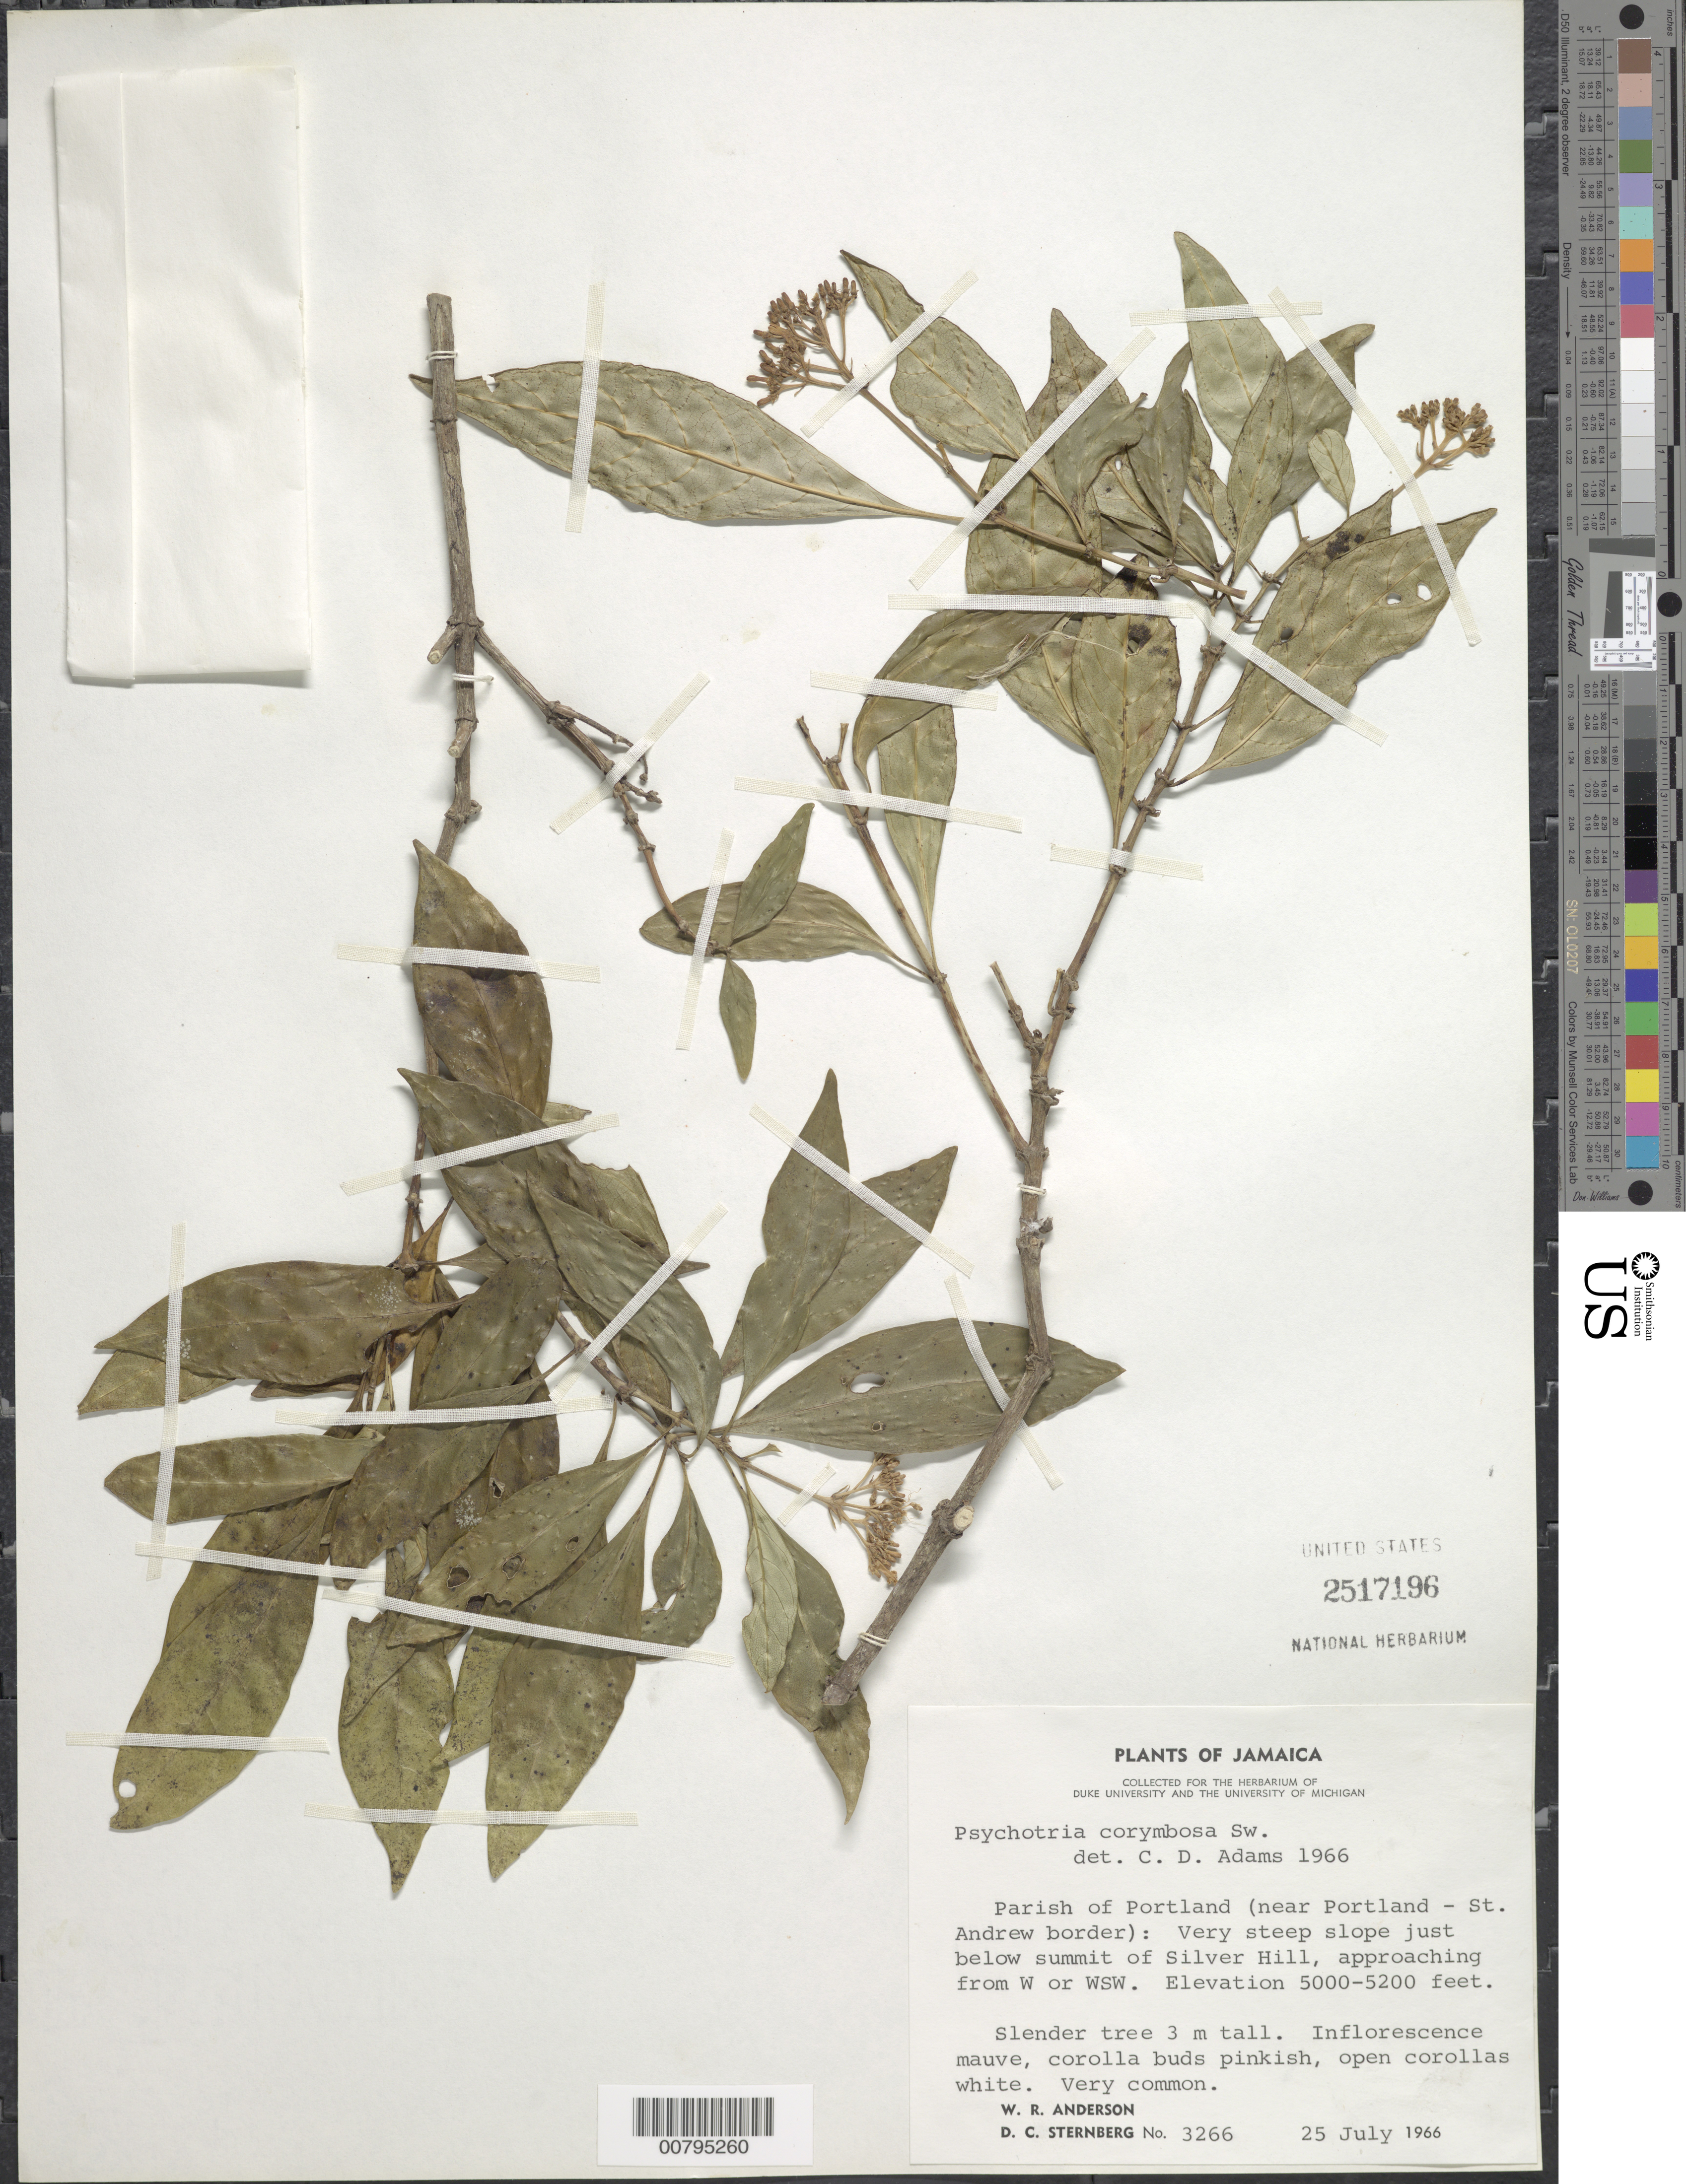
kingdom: Plantae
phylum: Tracheophyta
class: Magnoliopsida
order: Gentianales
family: Rubiaceae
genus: Psychotria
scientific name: Psychotria corymbosa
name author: Sw.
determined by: Adams, C. D.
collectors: W. R. Anderson & D. Sternberg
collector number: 3266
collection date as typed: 25 Jul 1966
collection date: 1966-07-25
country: Jamaica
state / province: Portland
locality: Just below summit of Silver Hill, approaching from W of WSW. Near Portland - St. Andrew border.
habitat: Very steep slope just below summit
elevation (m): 1524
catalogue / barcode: US 2517196